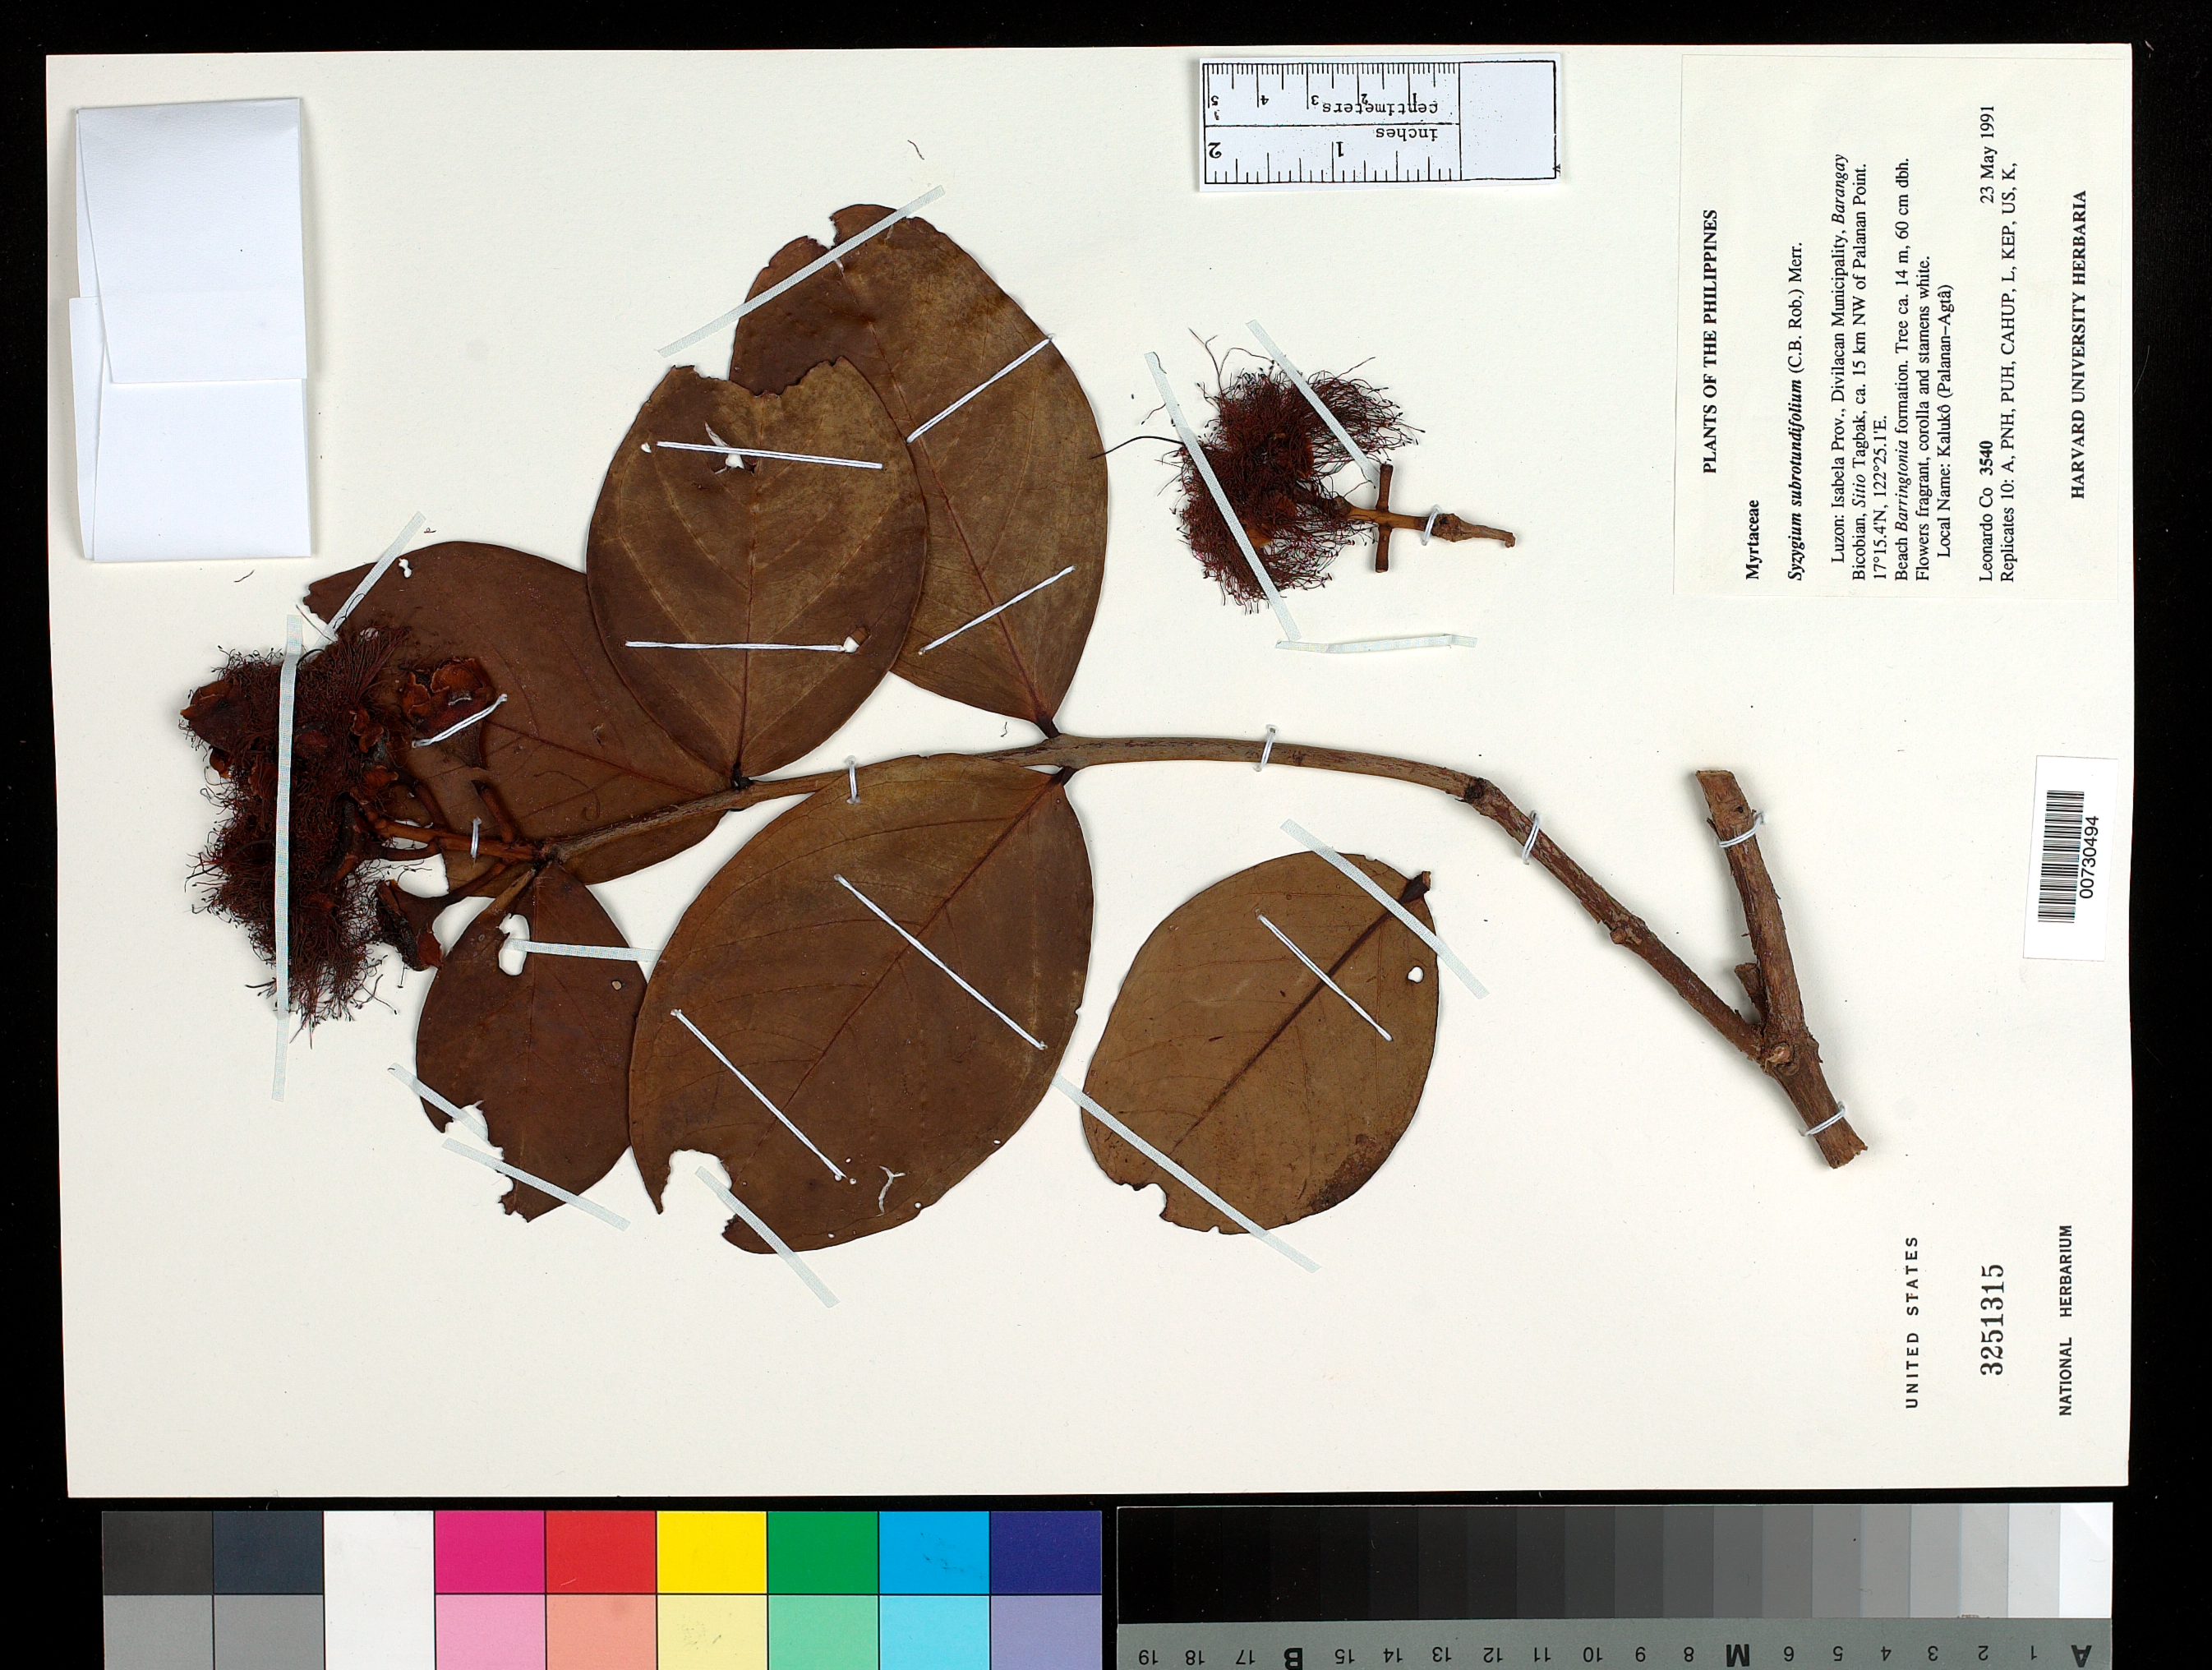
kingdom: Plantae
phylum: Tracheophyta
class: Magnoliopsida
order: Myrtales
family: Myrtaceae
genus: Syzygium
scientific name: Syzygium subrotundifolium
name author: (C.B. Rob.) Merr.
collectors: L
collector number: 3540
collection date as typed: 23 May 1991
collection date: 1991-05-23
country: Philippines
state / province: Cagayan Valley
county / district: Isabela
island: Luzon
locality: Divilacan municipality, Barangay Bicobian, Sitio Tagbak, ca. 15 km NW of Palanan Point. 17°15.4'N, 122°25.1'E.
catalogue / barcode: US 3251315